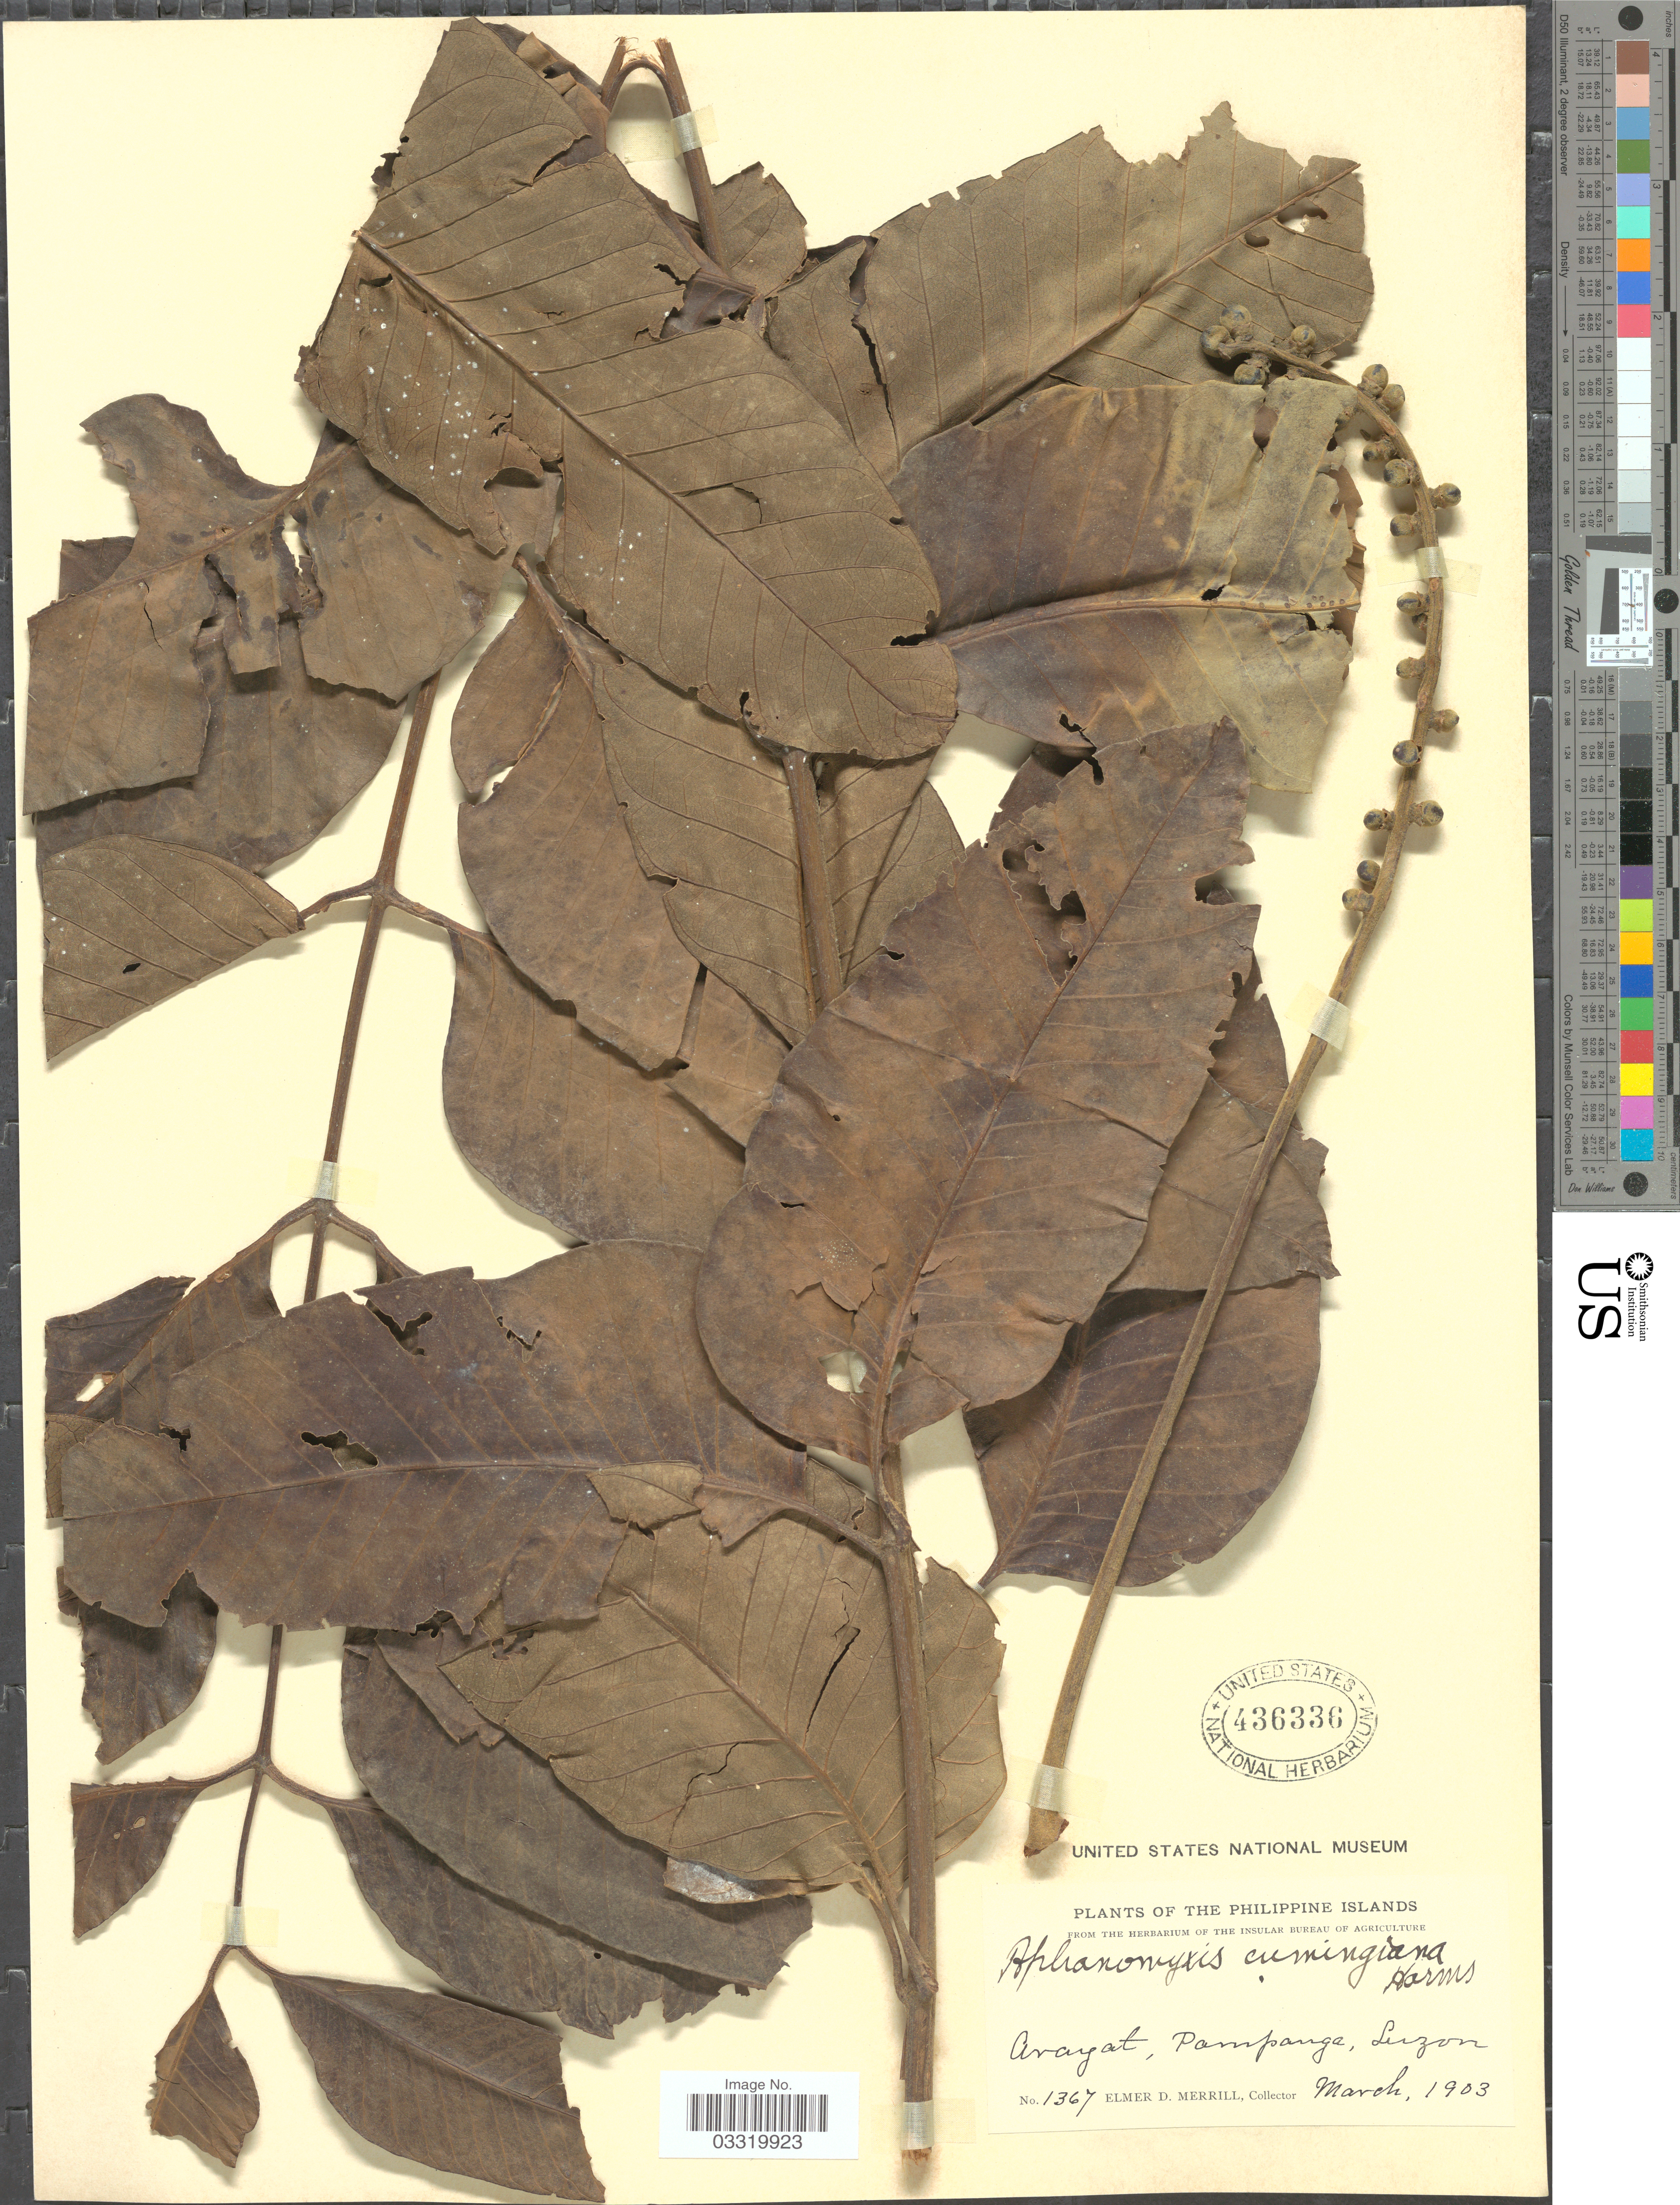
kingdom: Plantae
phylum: Tracheophyta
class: Magnoliopsida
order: Sapindales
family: Meliaceae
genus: Aphanamixis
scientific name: Aphanamixis polystachya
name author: (Wall.) R. Parker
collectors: E. D. Merrill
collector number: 1367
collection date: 1903-03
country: Philippines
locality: Arayat, Pampanga, Luzon.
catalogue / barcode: US 436336